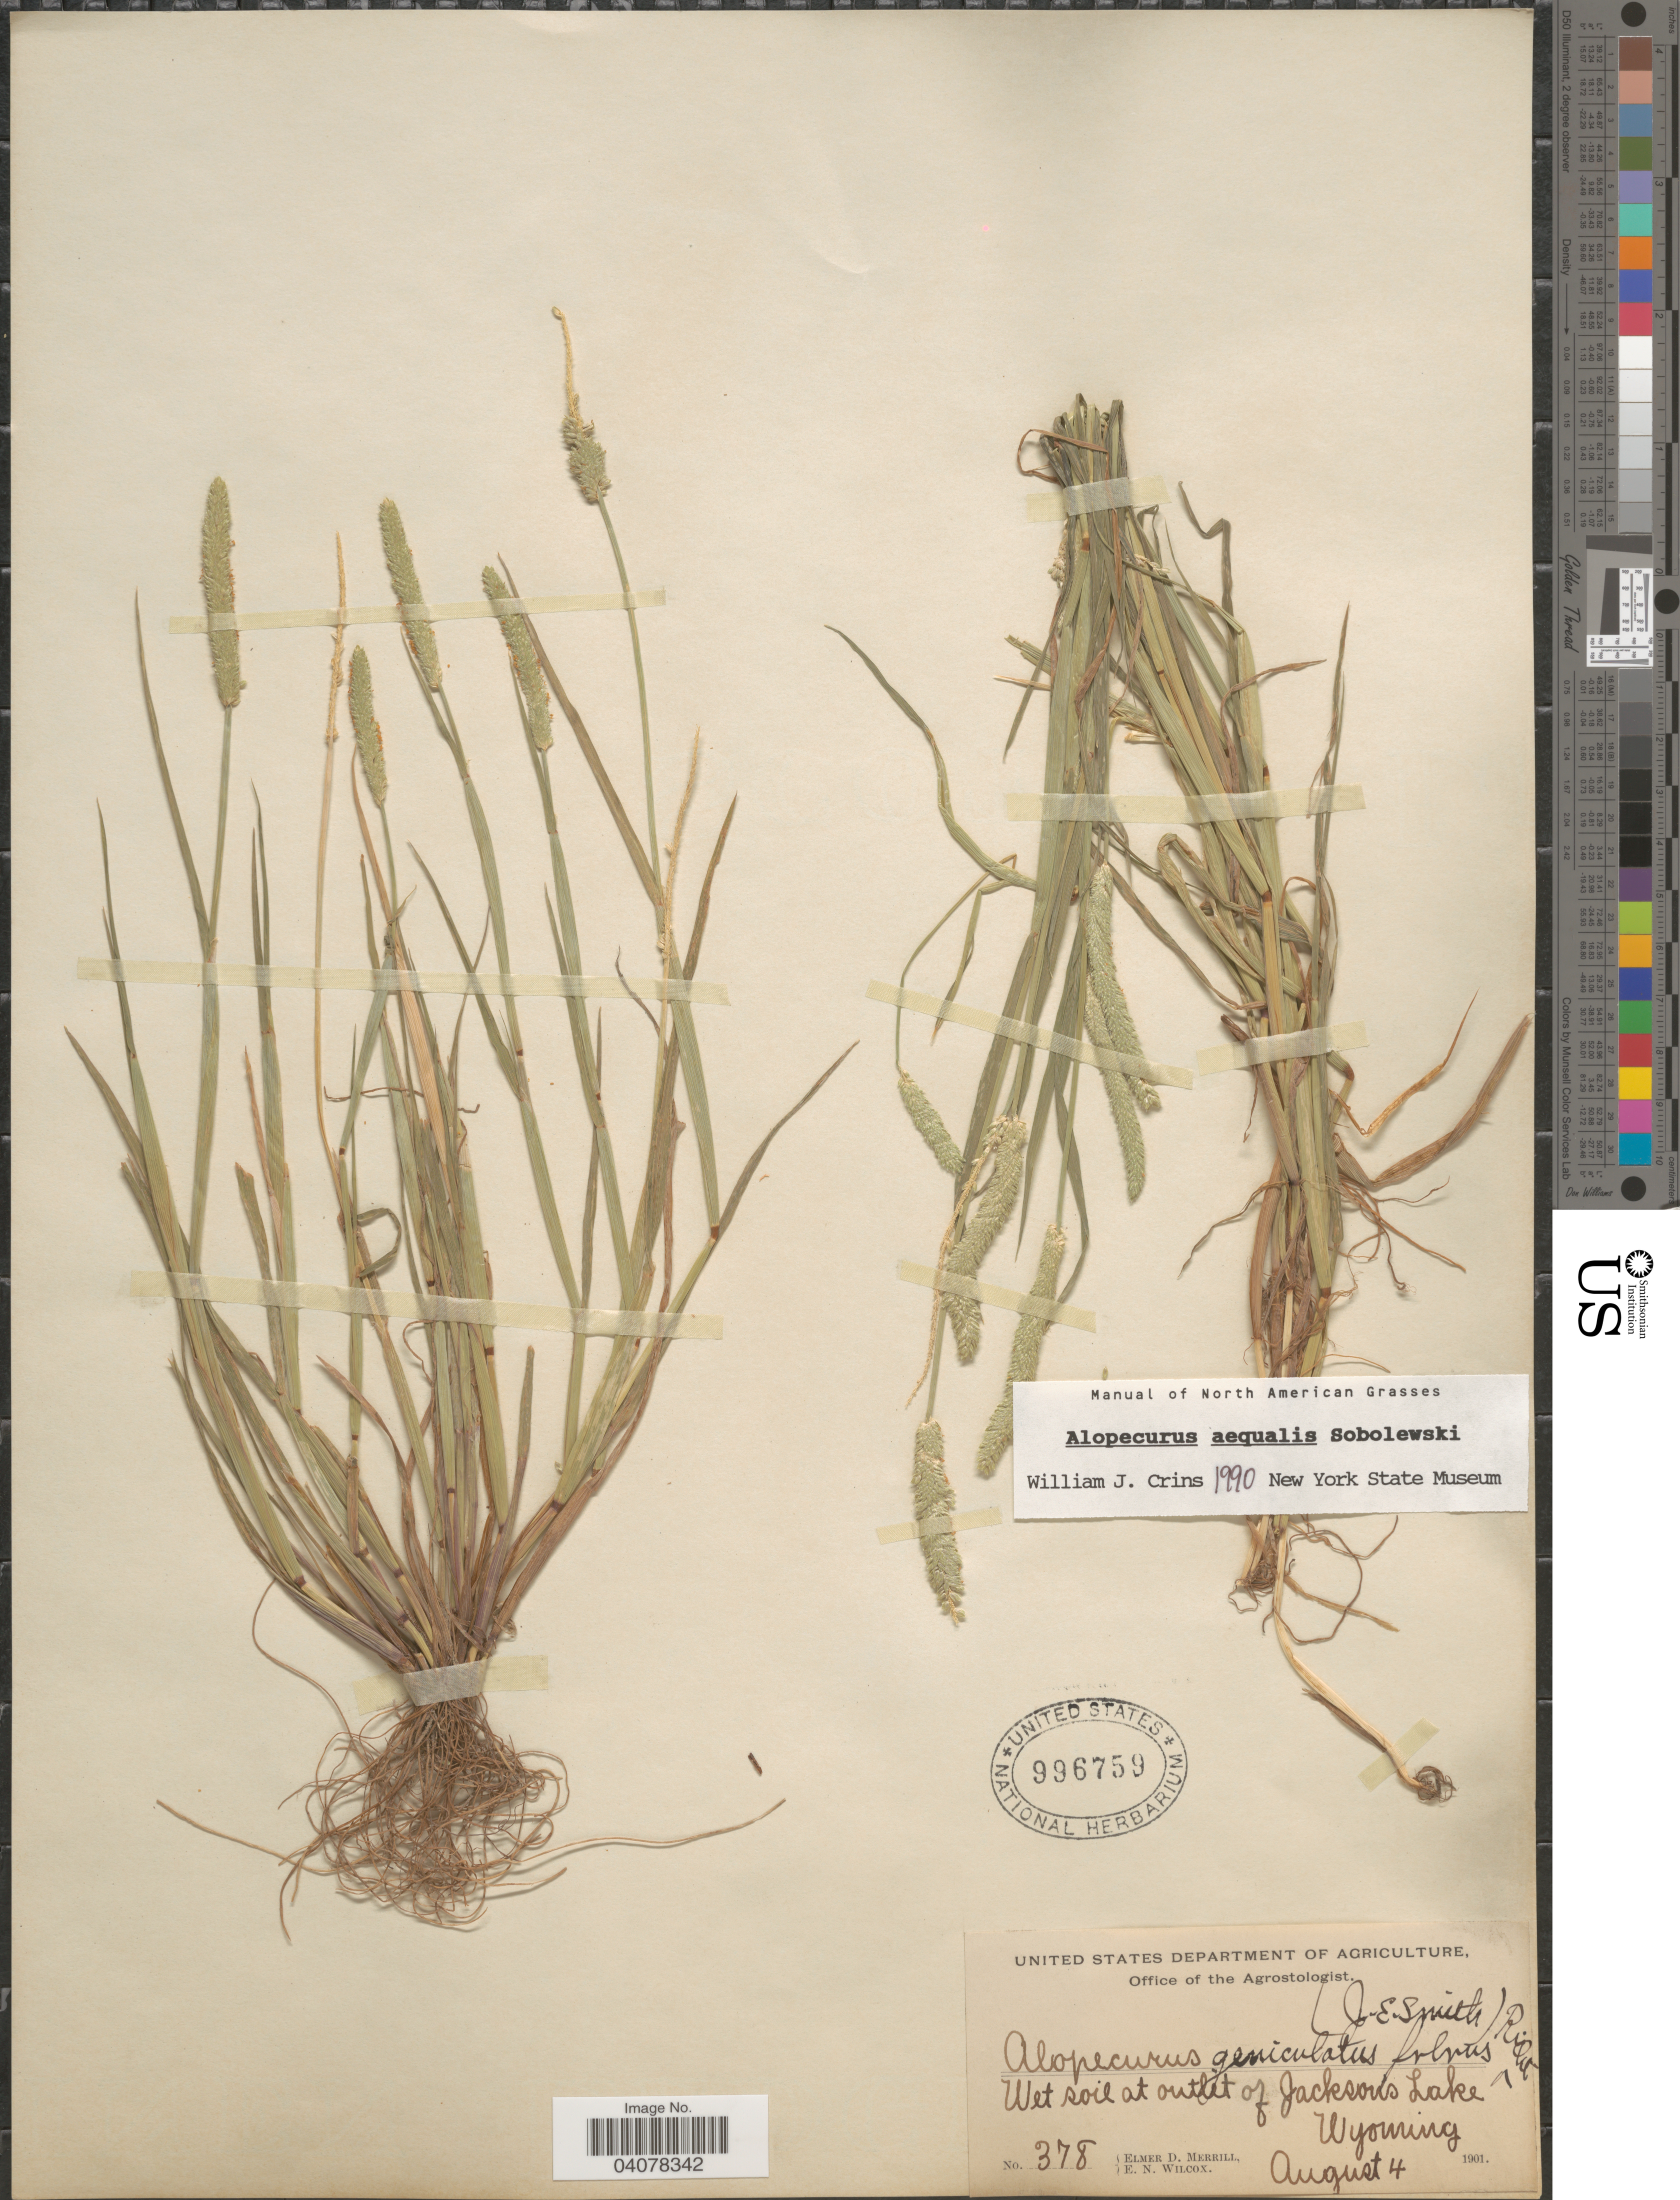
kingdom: Plantae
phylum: Tracheophyta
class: Liliopsida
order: Poales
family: Poaceae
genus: Alopecurus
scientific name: Alopecurus aequalis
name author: Sobol.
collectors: E. D. Merrill & E. Wilcox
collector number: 378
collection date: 1901-08-04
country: United States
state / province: Wyoming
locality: Wet soil at outlet of Jackson's Lake.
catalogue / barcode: US 996759